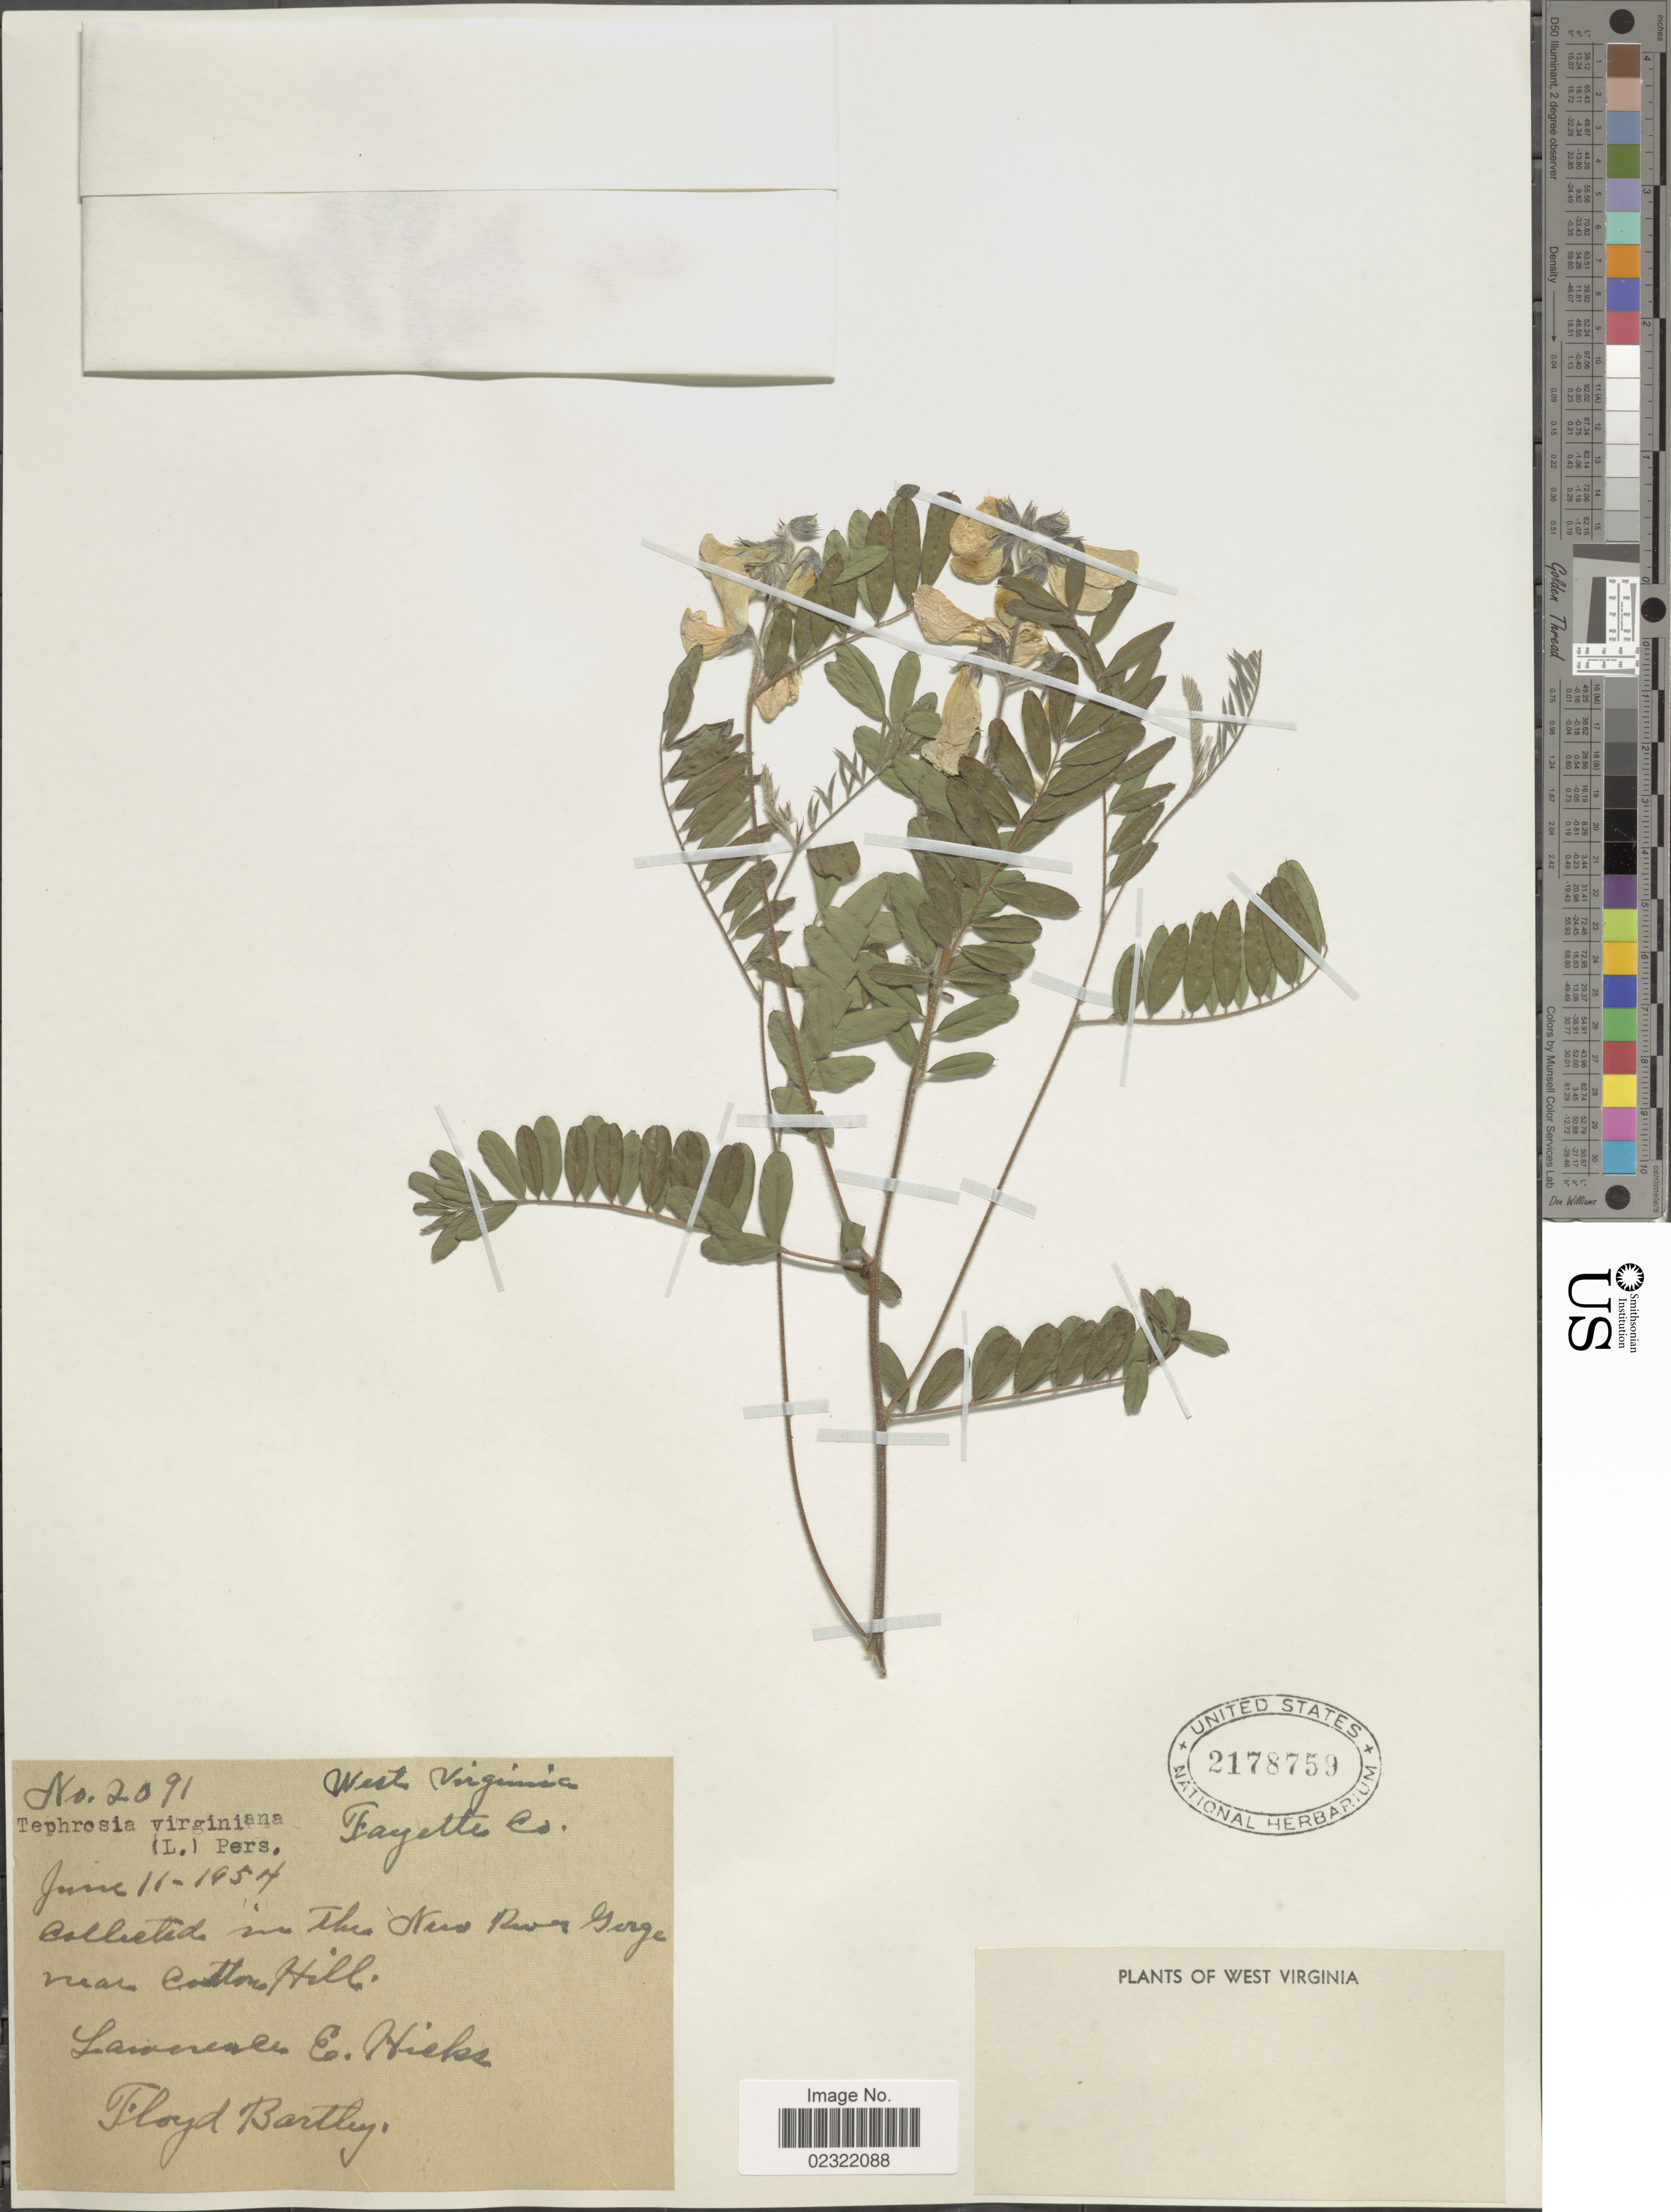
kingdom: Plantae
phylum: Tracheophyta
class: Magnoliopsida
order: Fabales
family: Fabaceae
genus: Tephrosia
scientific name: Tephrosia virginiana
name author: (L.) Pers.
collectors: L. E. Hicks & F. Bartley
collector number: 2091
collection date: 1954-06-11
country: United States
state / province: West Virginia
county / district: Fayette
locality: Fayette Co., New River Gorge near Cotton Hill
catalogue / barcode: US 2178759